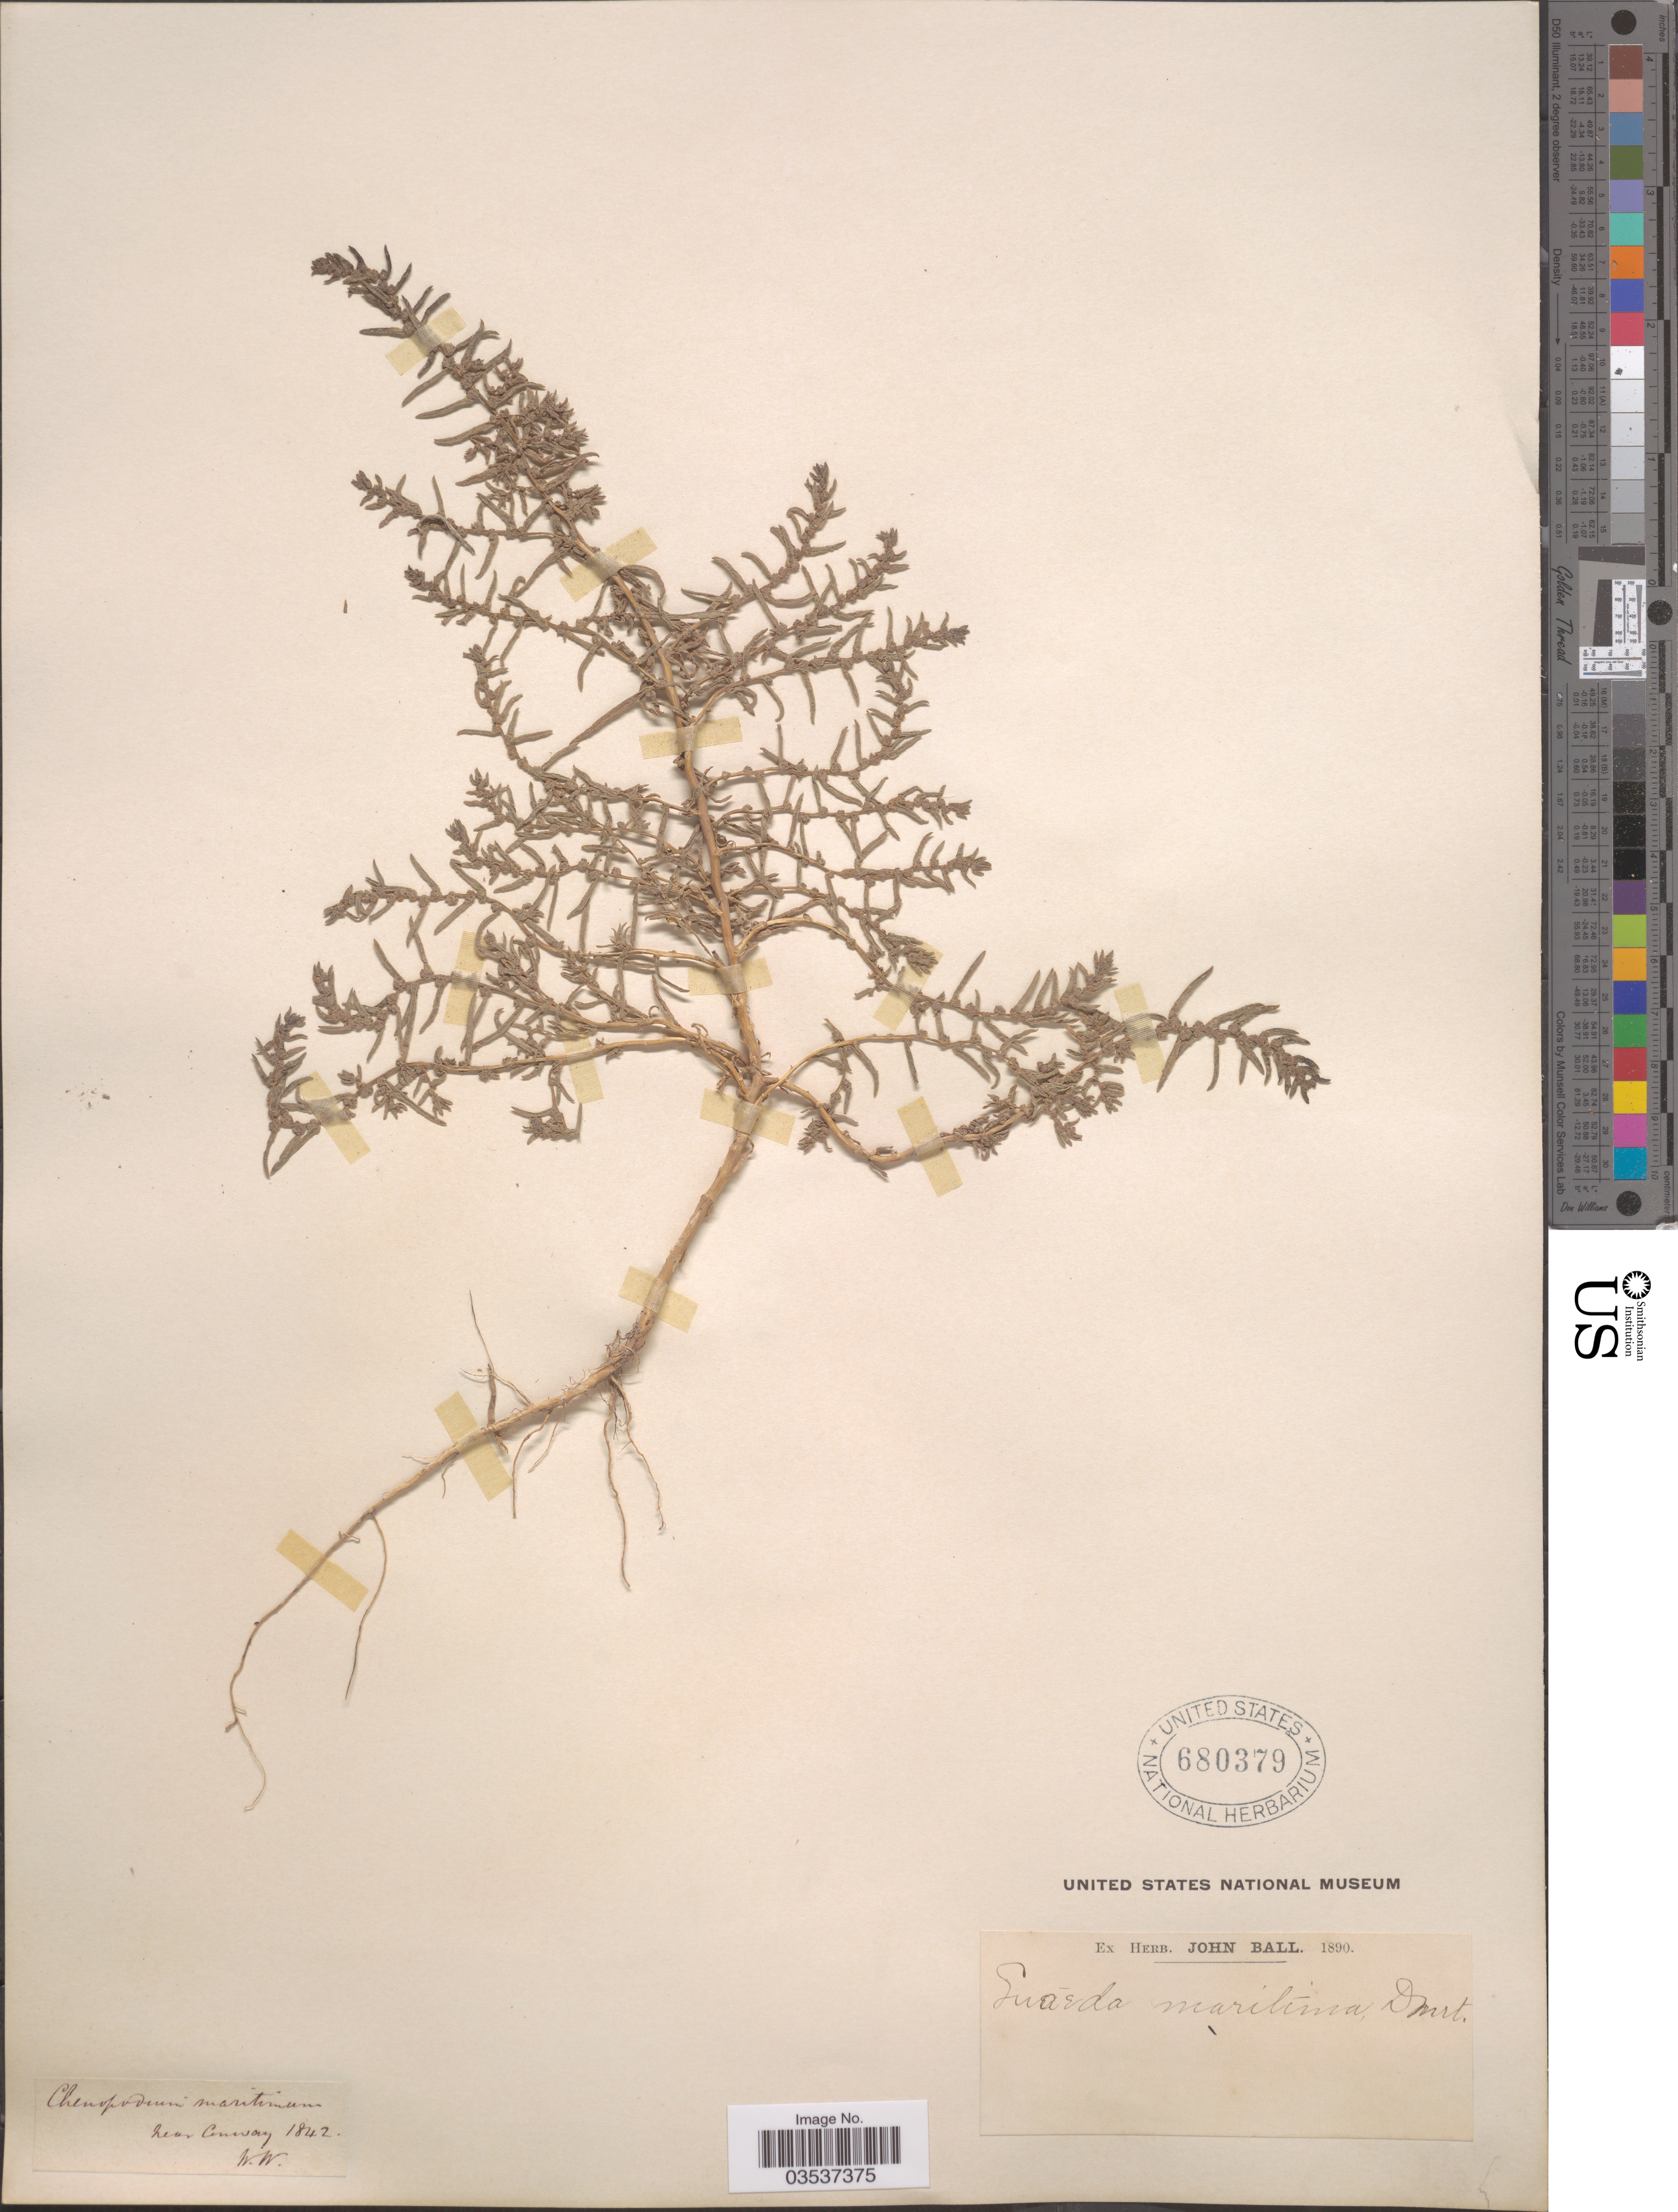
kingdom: Plantae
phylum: Tracheophyta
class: Magnoliopsida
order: Caryophyllales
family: Amaranthaceae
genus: Suaeda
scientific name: Suaeda maritima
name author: (L.) Dumort.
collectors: W. W.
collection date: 1842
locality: Near Conway.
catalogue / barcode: US 680379